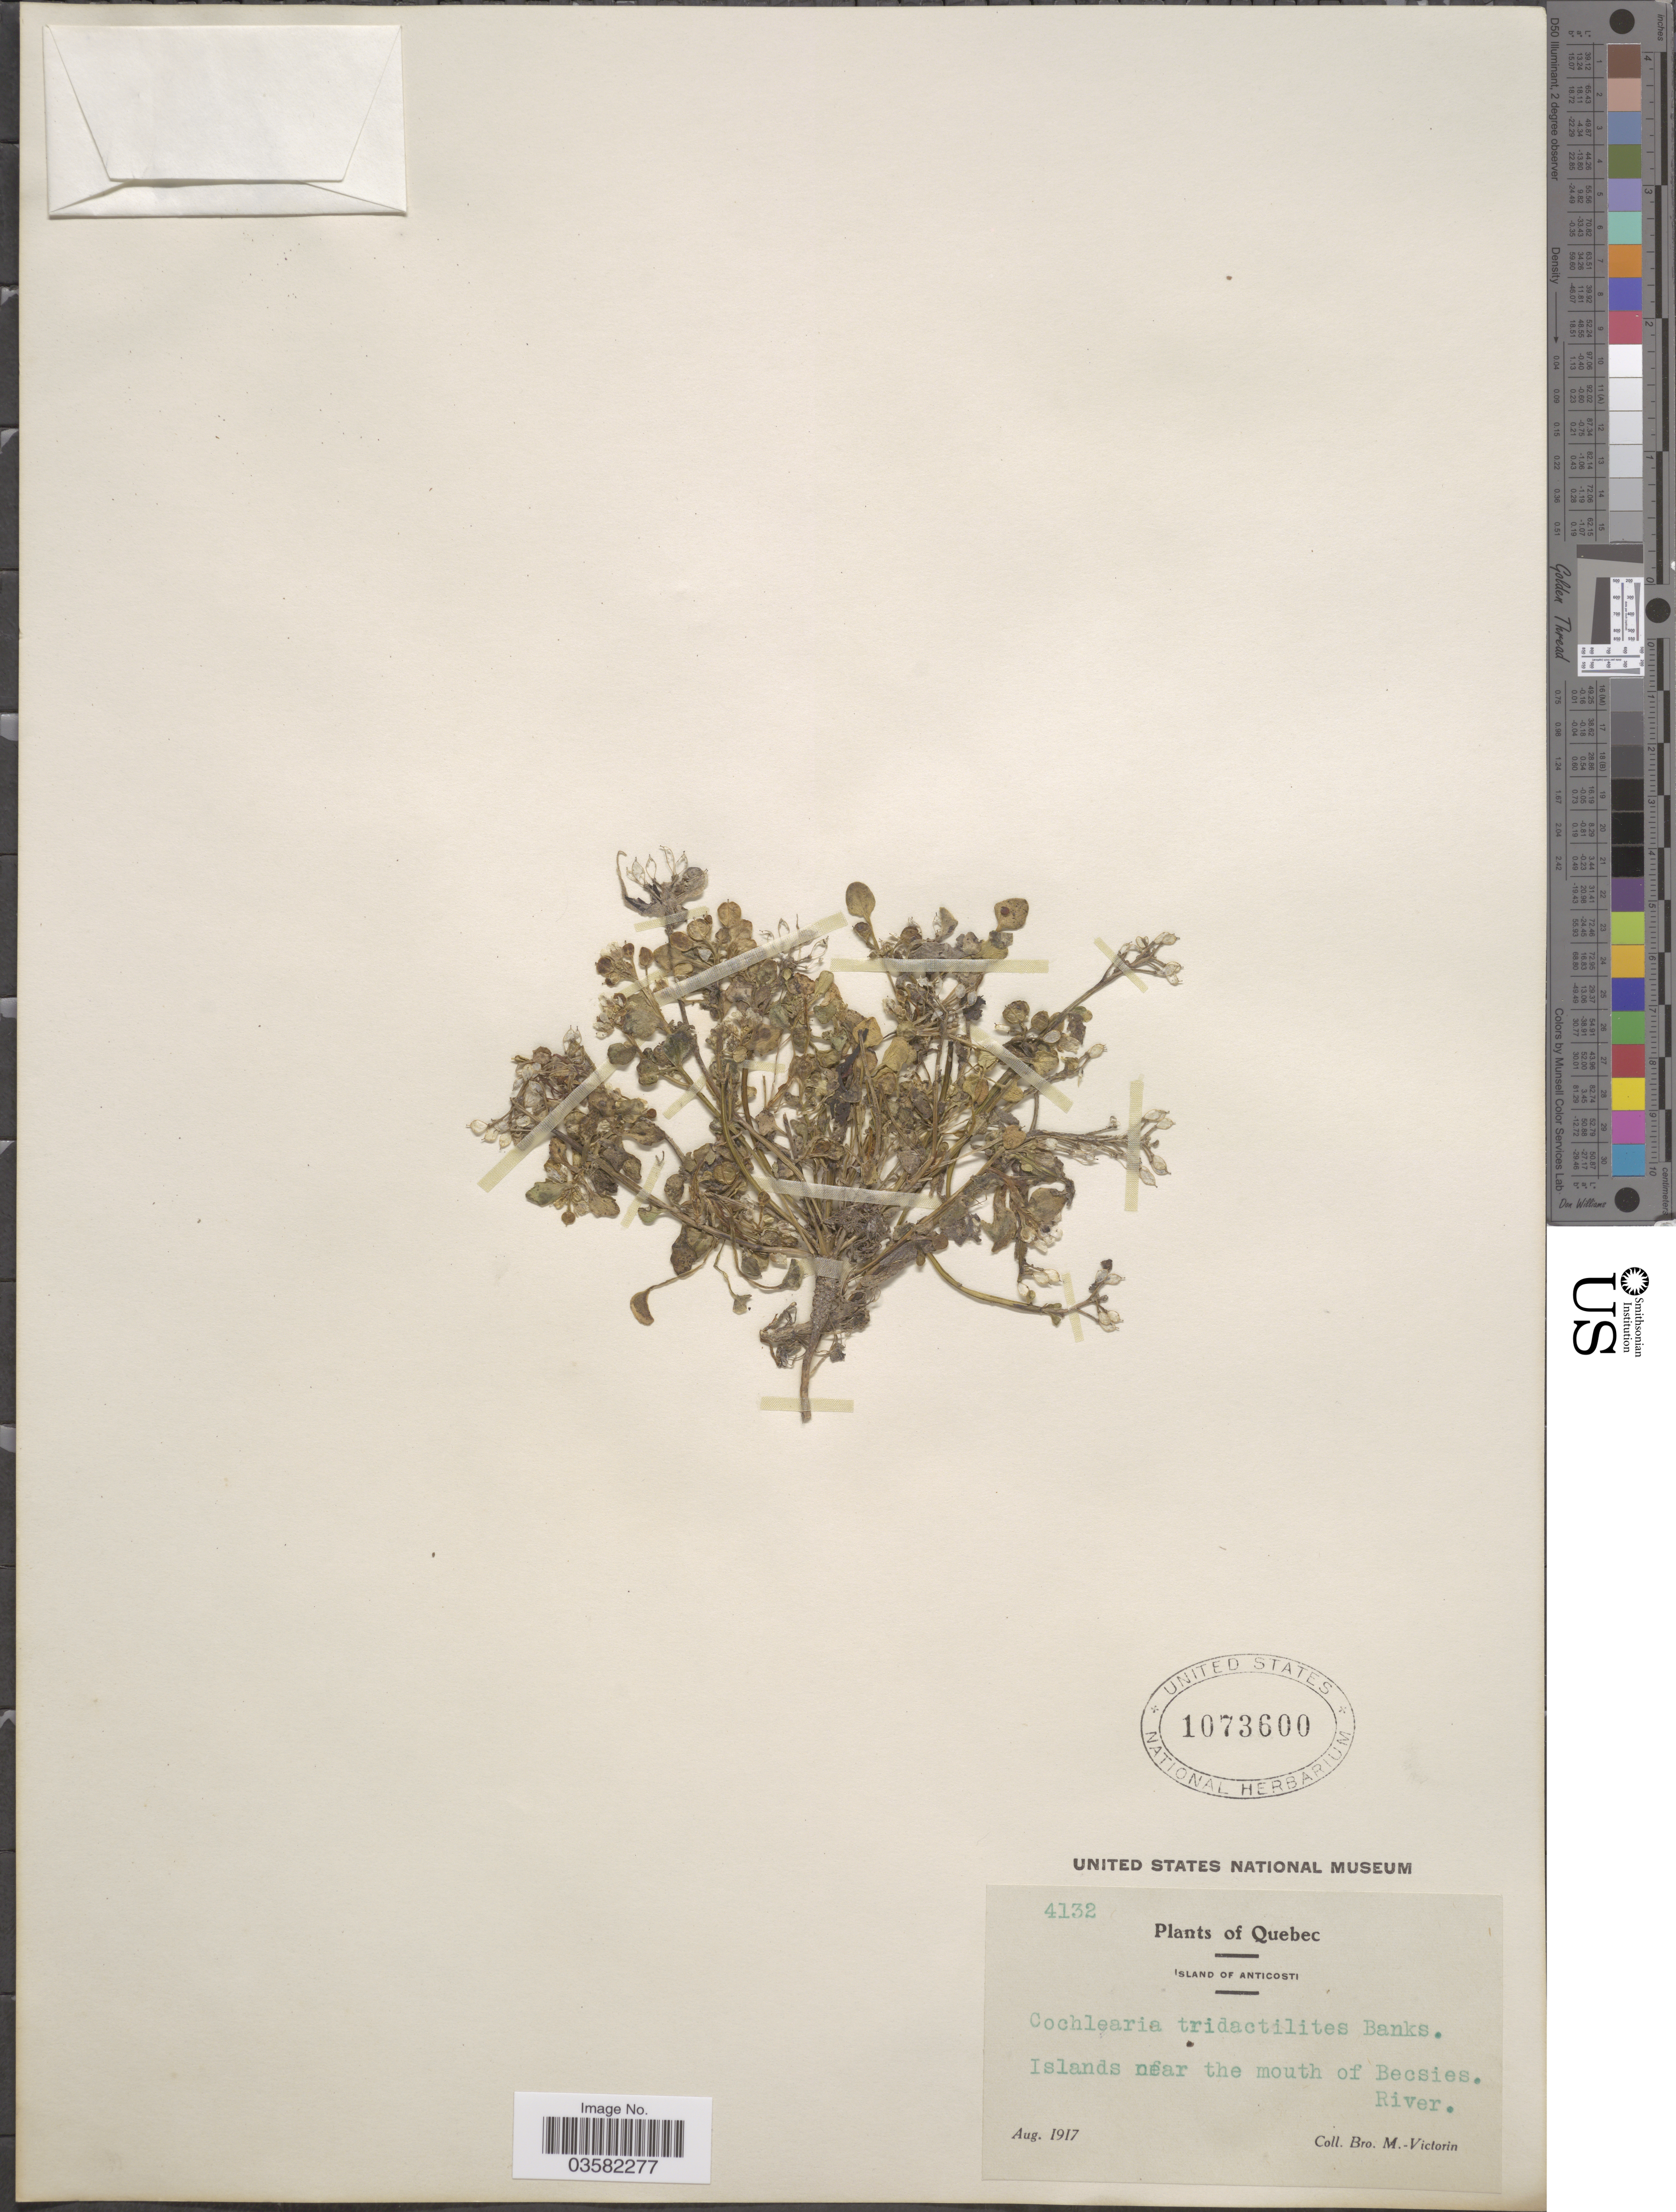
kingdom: Plantae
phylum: Tracheophyta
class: Magnoliopsida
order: Brassicales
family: Brassicaceae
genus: Cochlearia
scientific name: Cochlearia tridactylites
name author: Banks ex DC.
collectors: Fr. Marie-Victorin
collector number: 4132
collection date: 1917-08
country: Canada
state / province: Quebec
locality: Island of Anticosti. Islands near the mouth of Becsies River.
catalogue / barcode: US 1073600